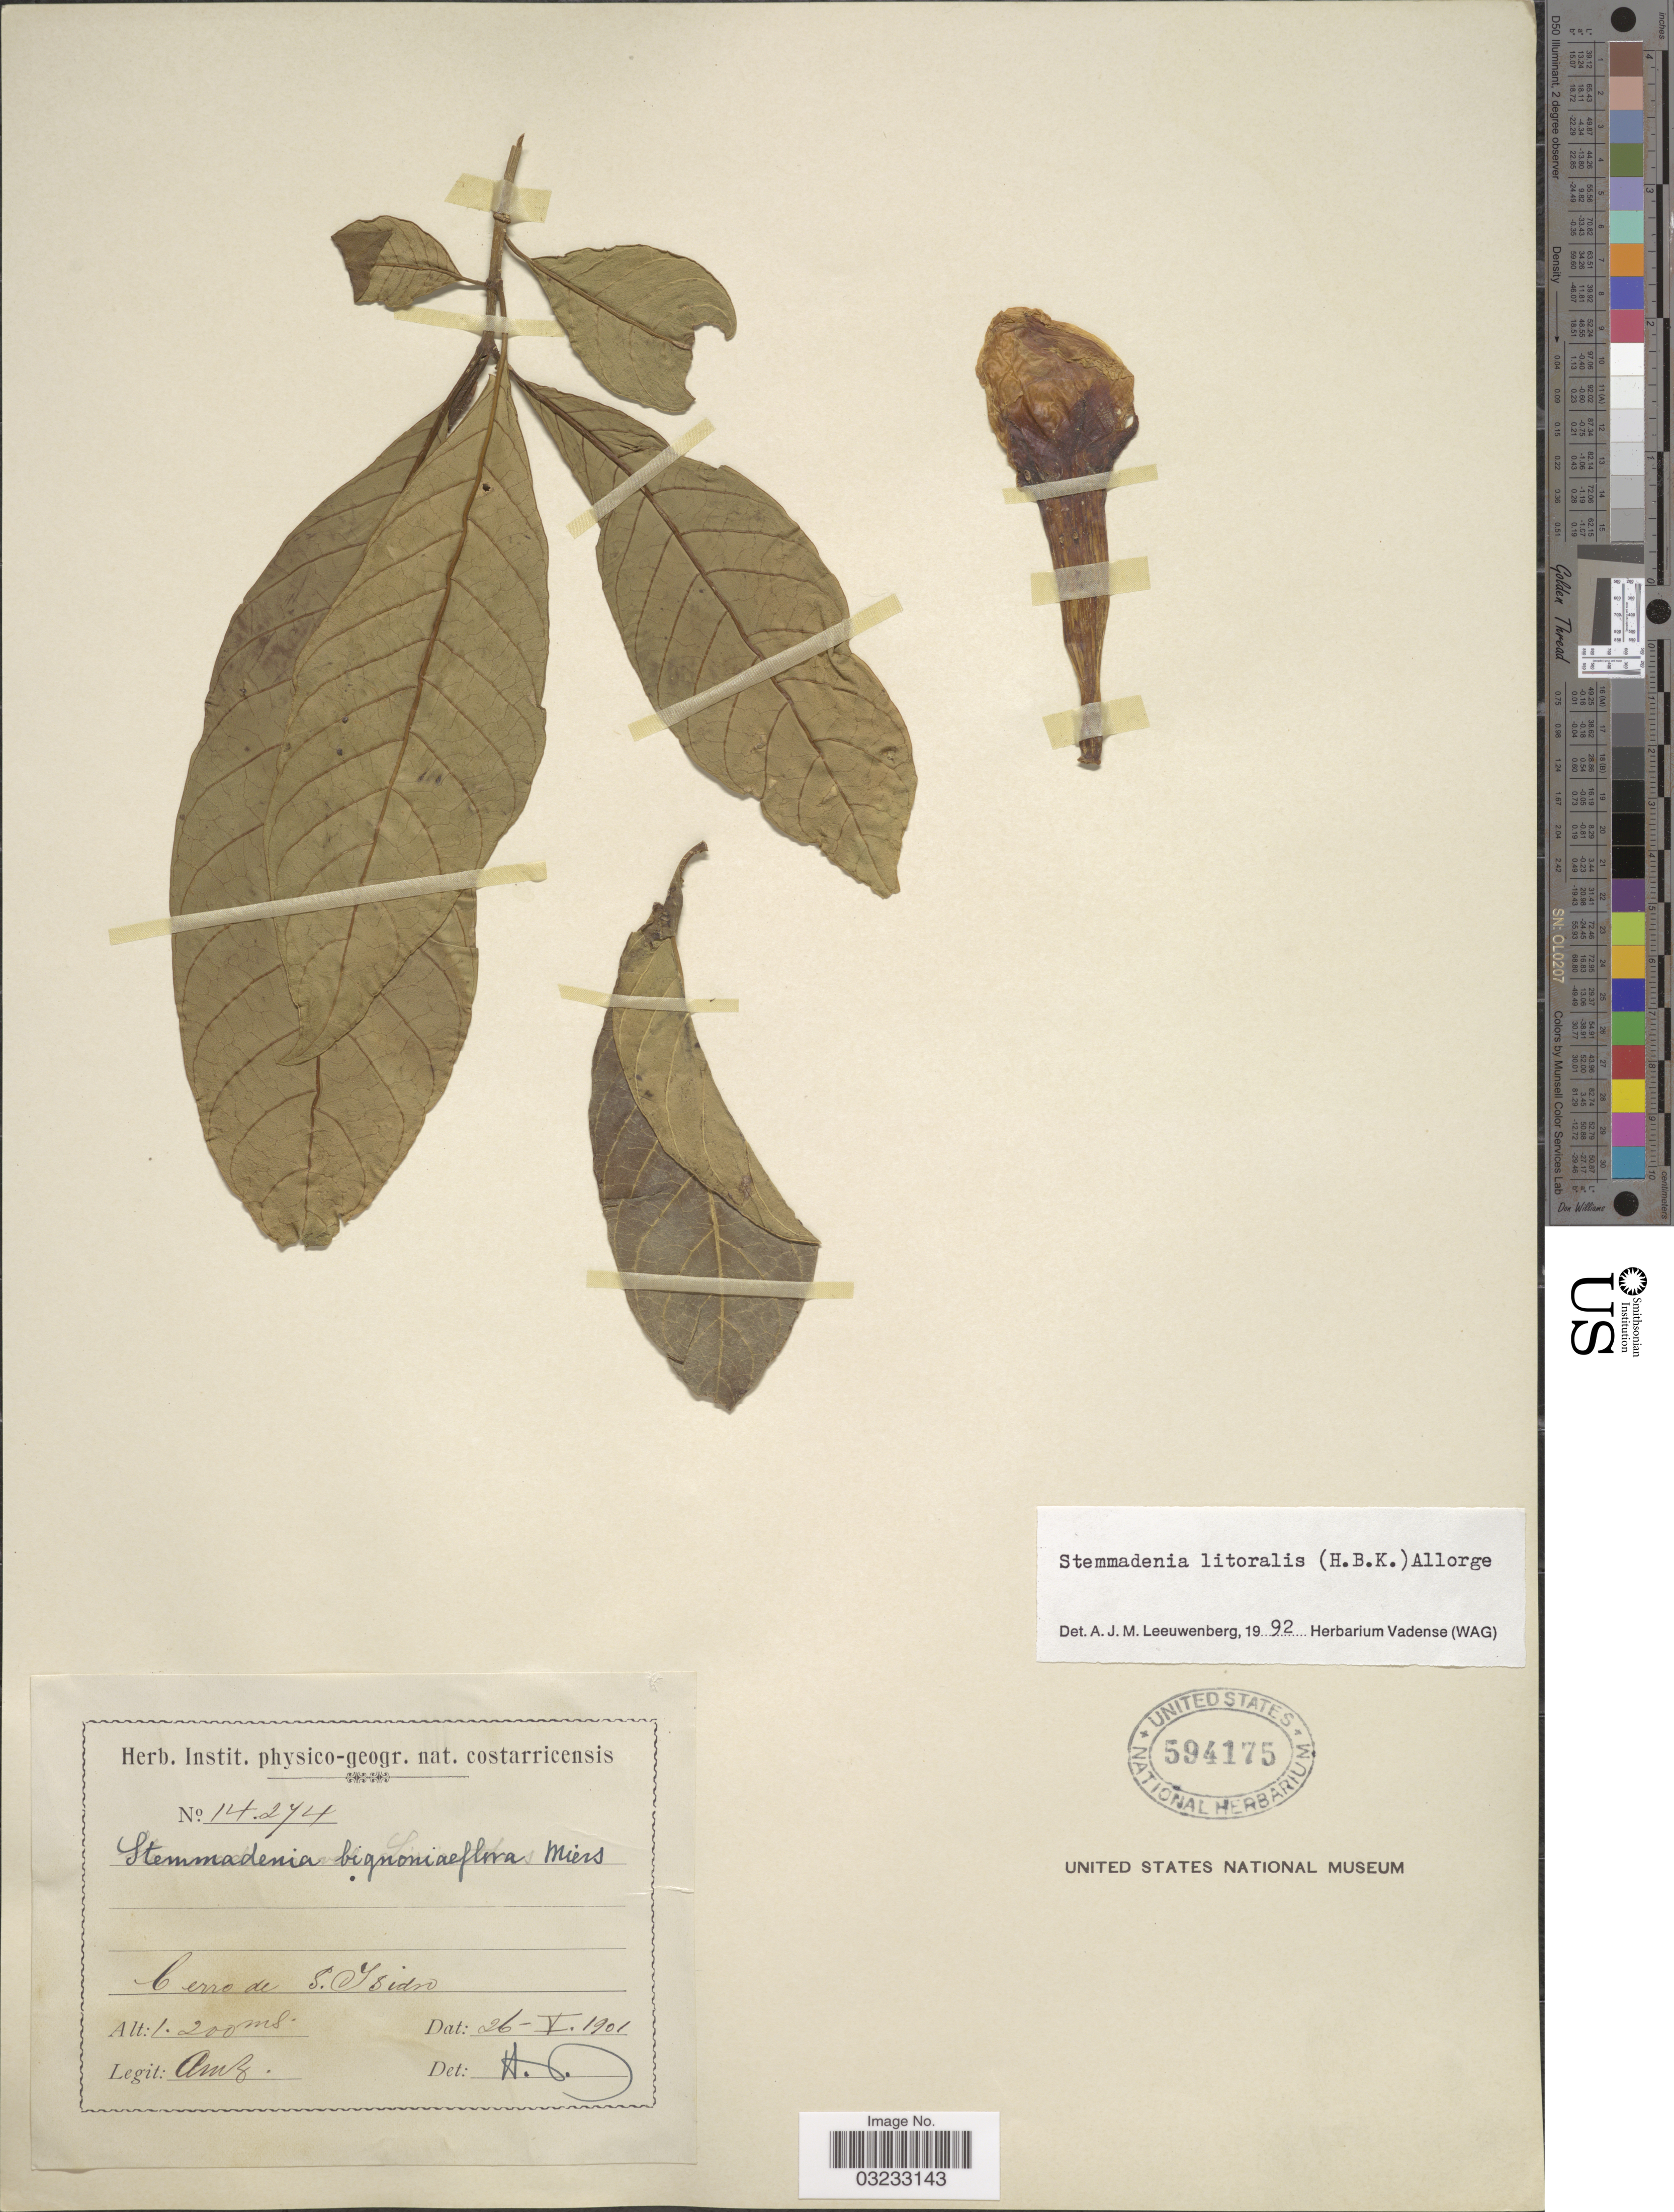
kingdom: Plantae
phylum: Tracheophyta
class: Magnoliopsida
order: Gentianales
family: Apocynaceae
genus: Stemmadenia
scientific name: Stemmadenia litoralis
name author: (Kunth) L. Allorge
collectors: A. Brenes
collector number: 14274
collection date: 1901-05-26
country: Costa Rica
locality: Cerro de S. Isidro.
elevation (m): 1200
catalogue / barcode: US 594175